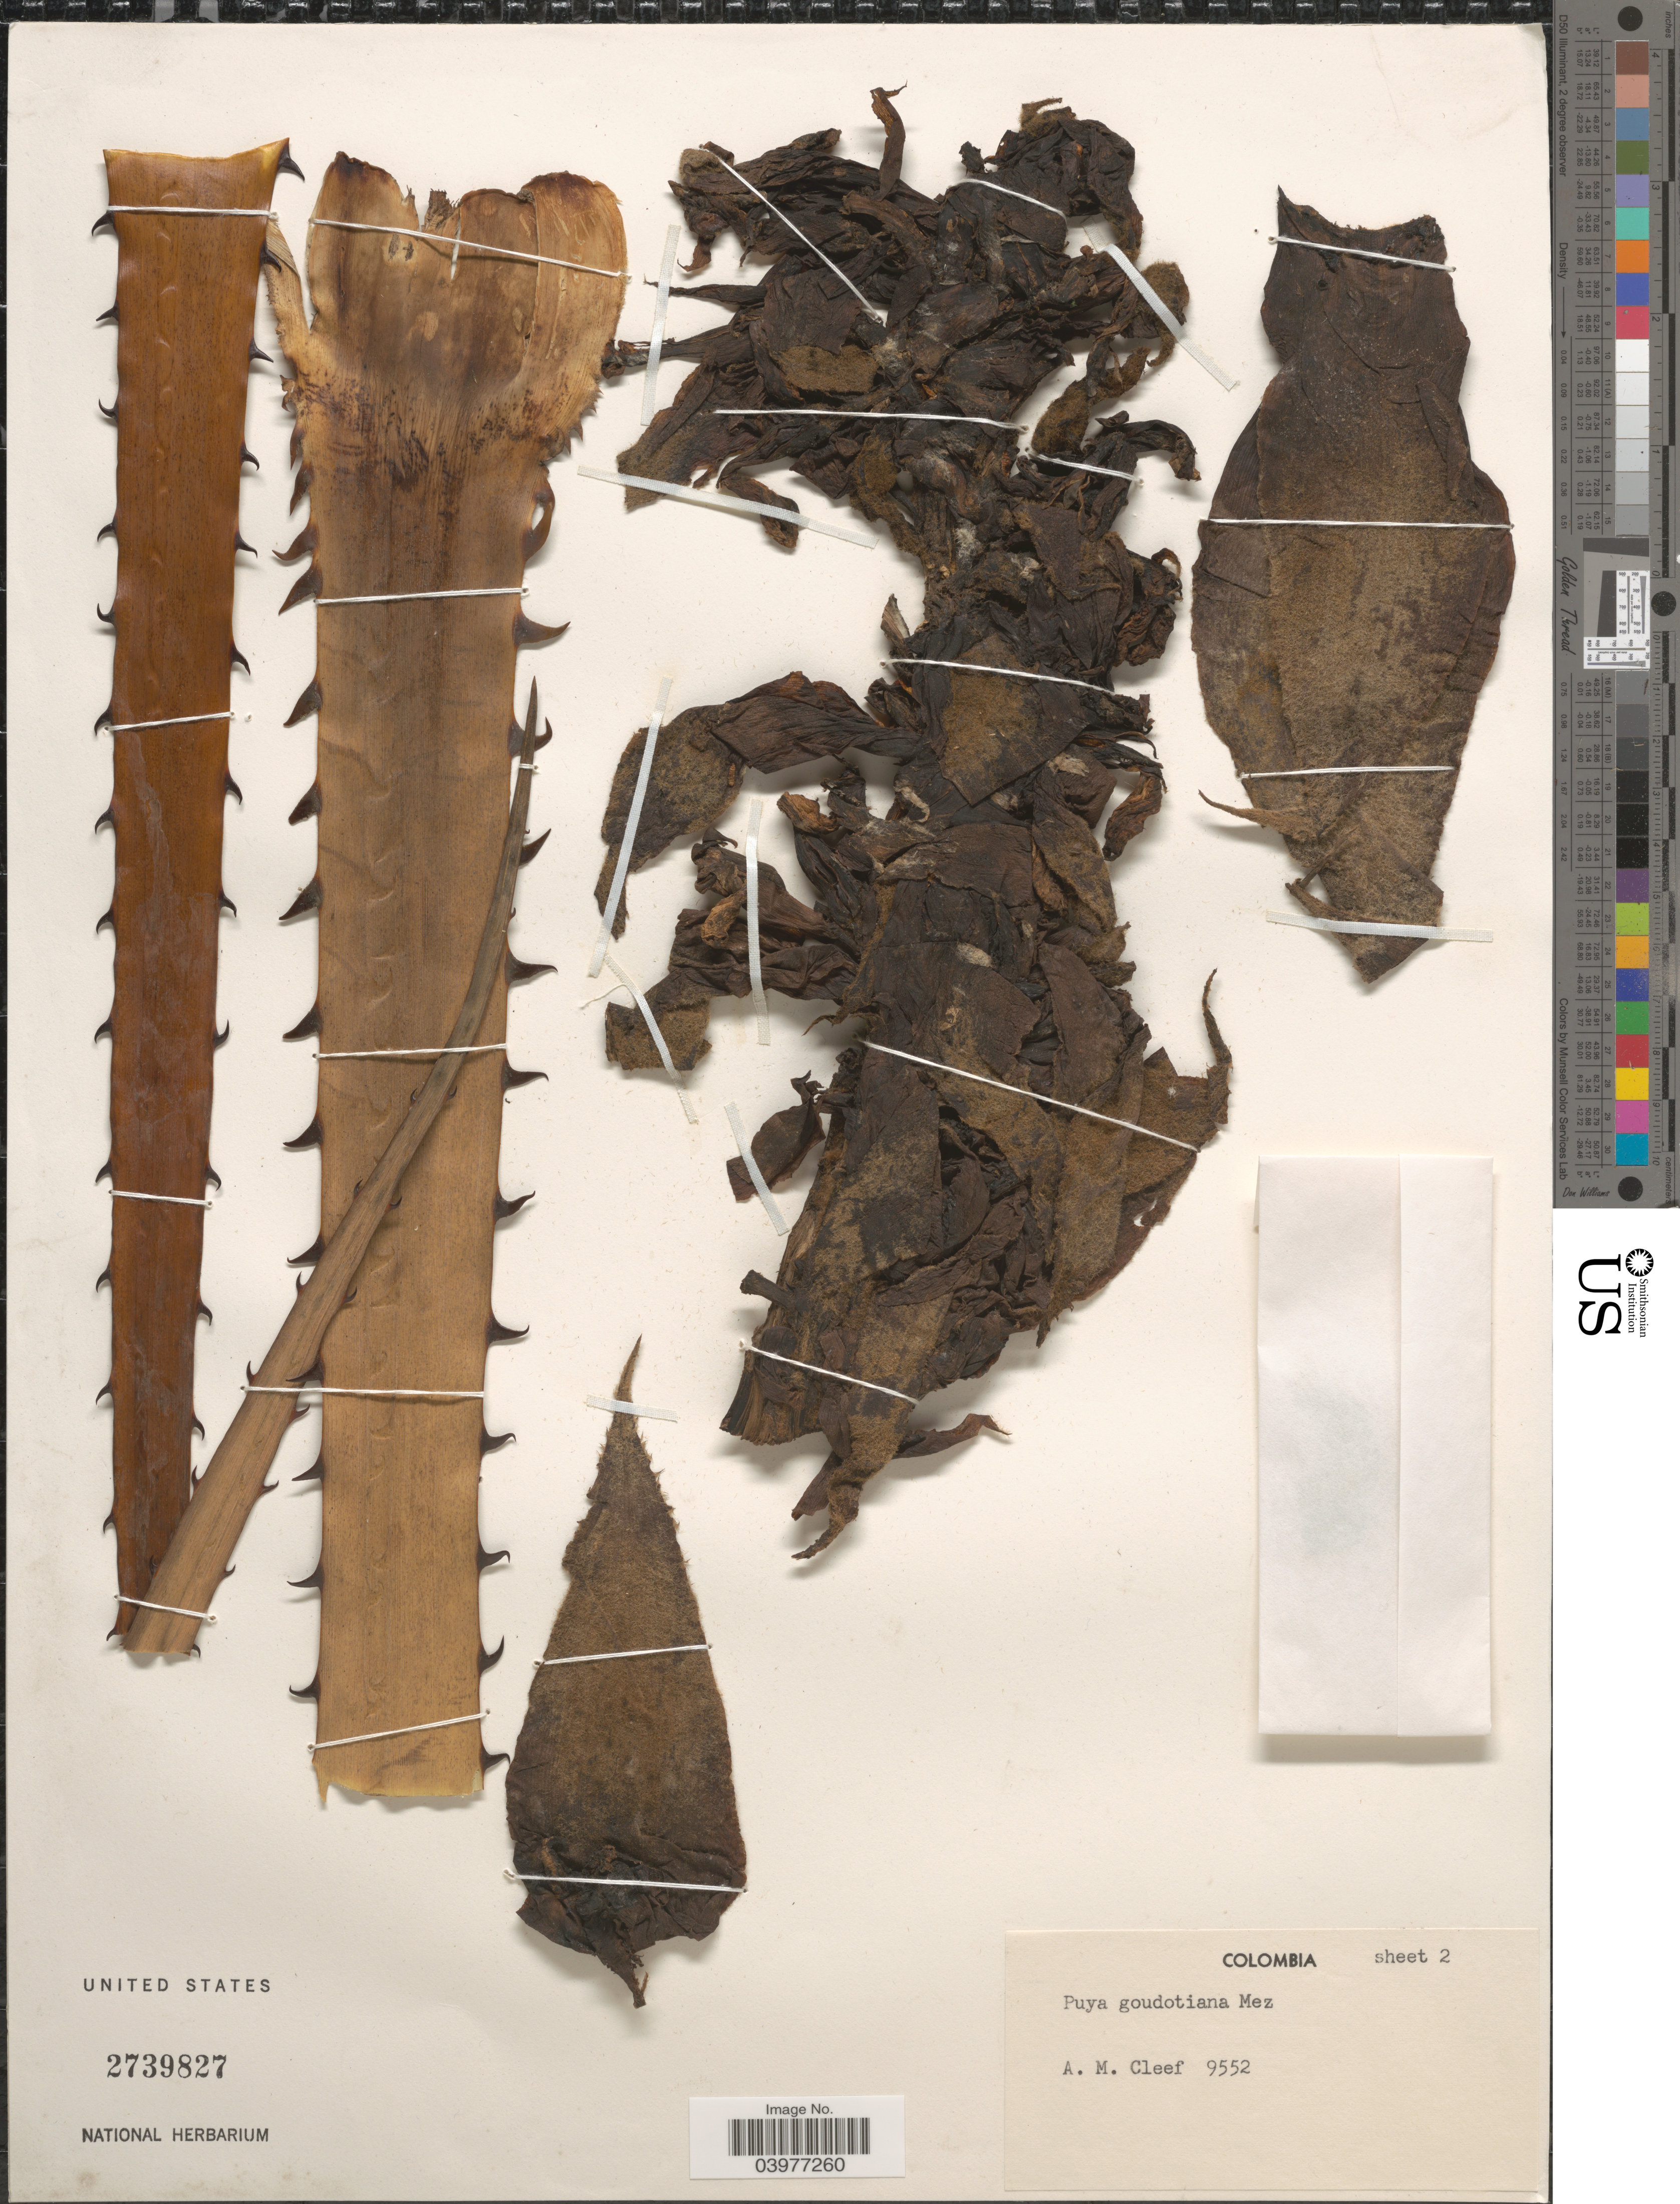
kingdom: Plantae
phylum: Tracheophyta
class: Liliopsida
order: Poales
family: Bromeliaceae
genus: Puya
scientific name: Puya goudotiana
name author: Mez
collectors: A. M. Cleef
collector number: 9552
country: Colombia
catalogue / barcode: US 2739827